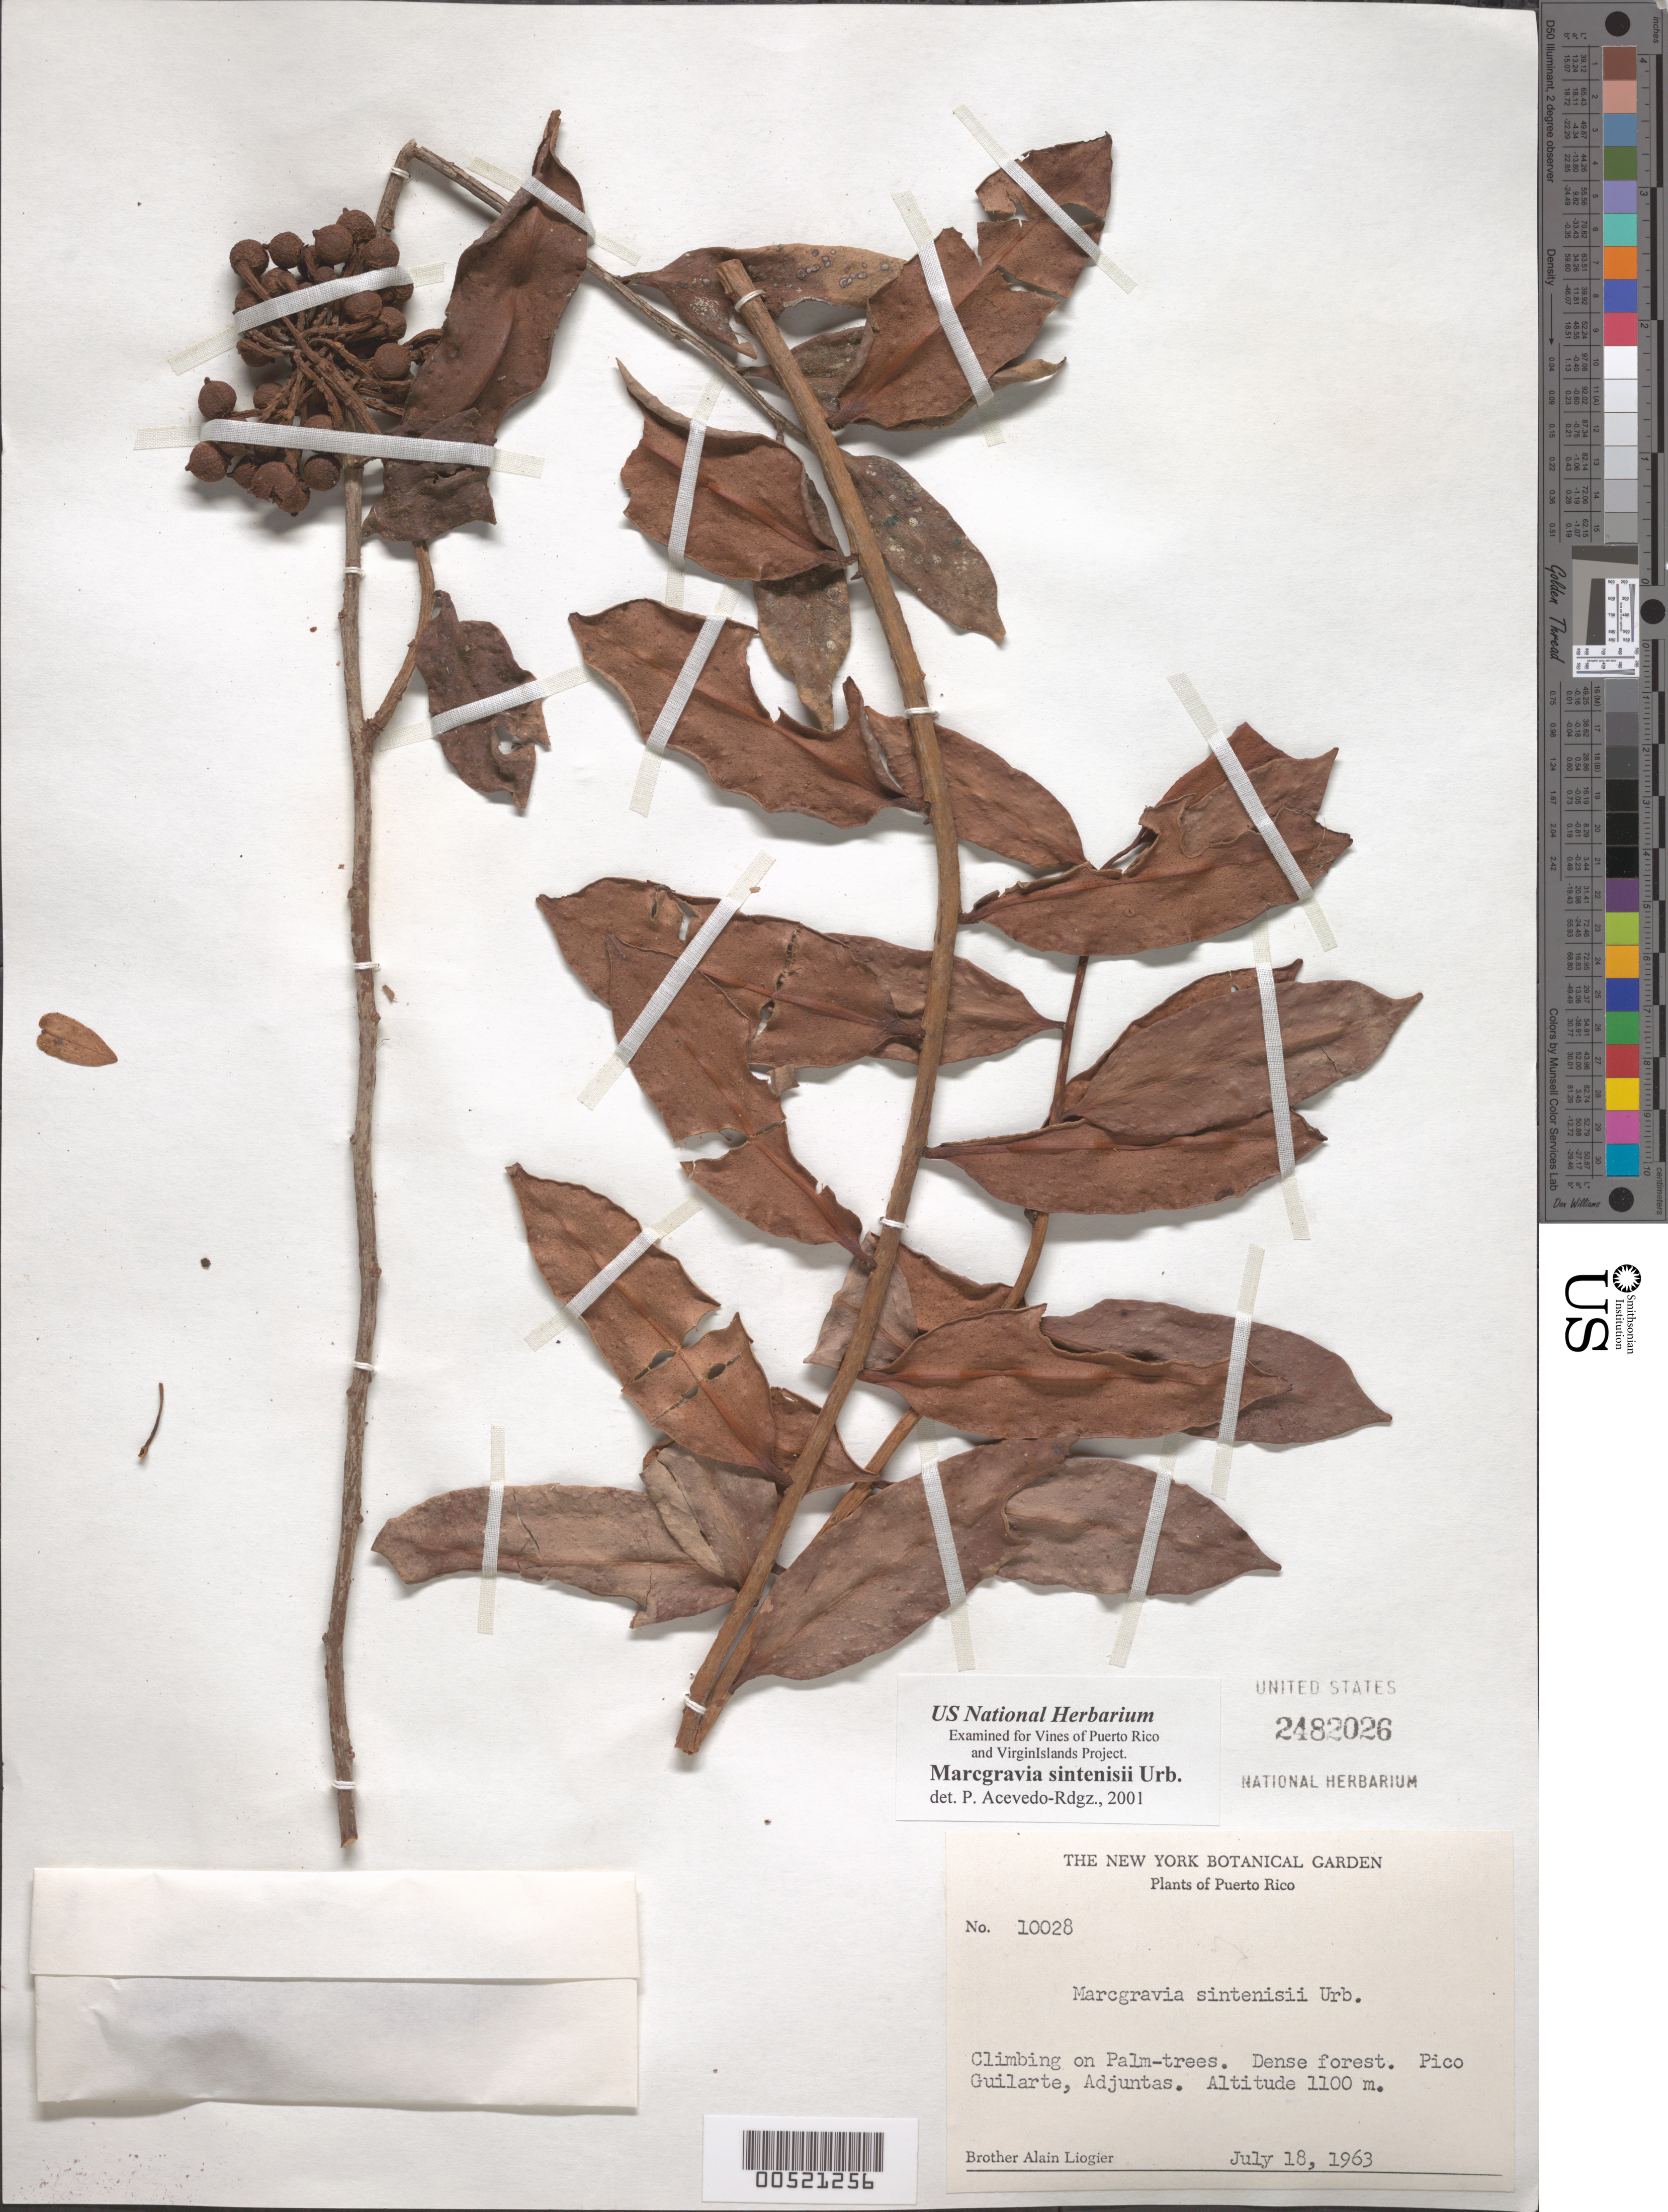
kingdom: Plantae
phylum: Tracheophyta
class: Magnoliopsida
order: Ericales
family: Marcgraviaceae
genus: Marcgravia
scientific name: Marcgravia sintenisii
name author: Urb.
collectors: A. H. Liogier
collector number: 10028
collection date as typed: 18 Jul 1963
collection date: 1963-07-18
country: Puerto Rico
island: Greater Antilles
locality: Pico Guilarte, Adjuntas. Dense forest.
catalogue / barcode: US 2482026